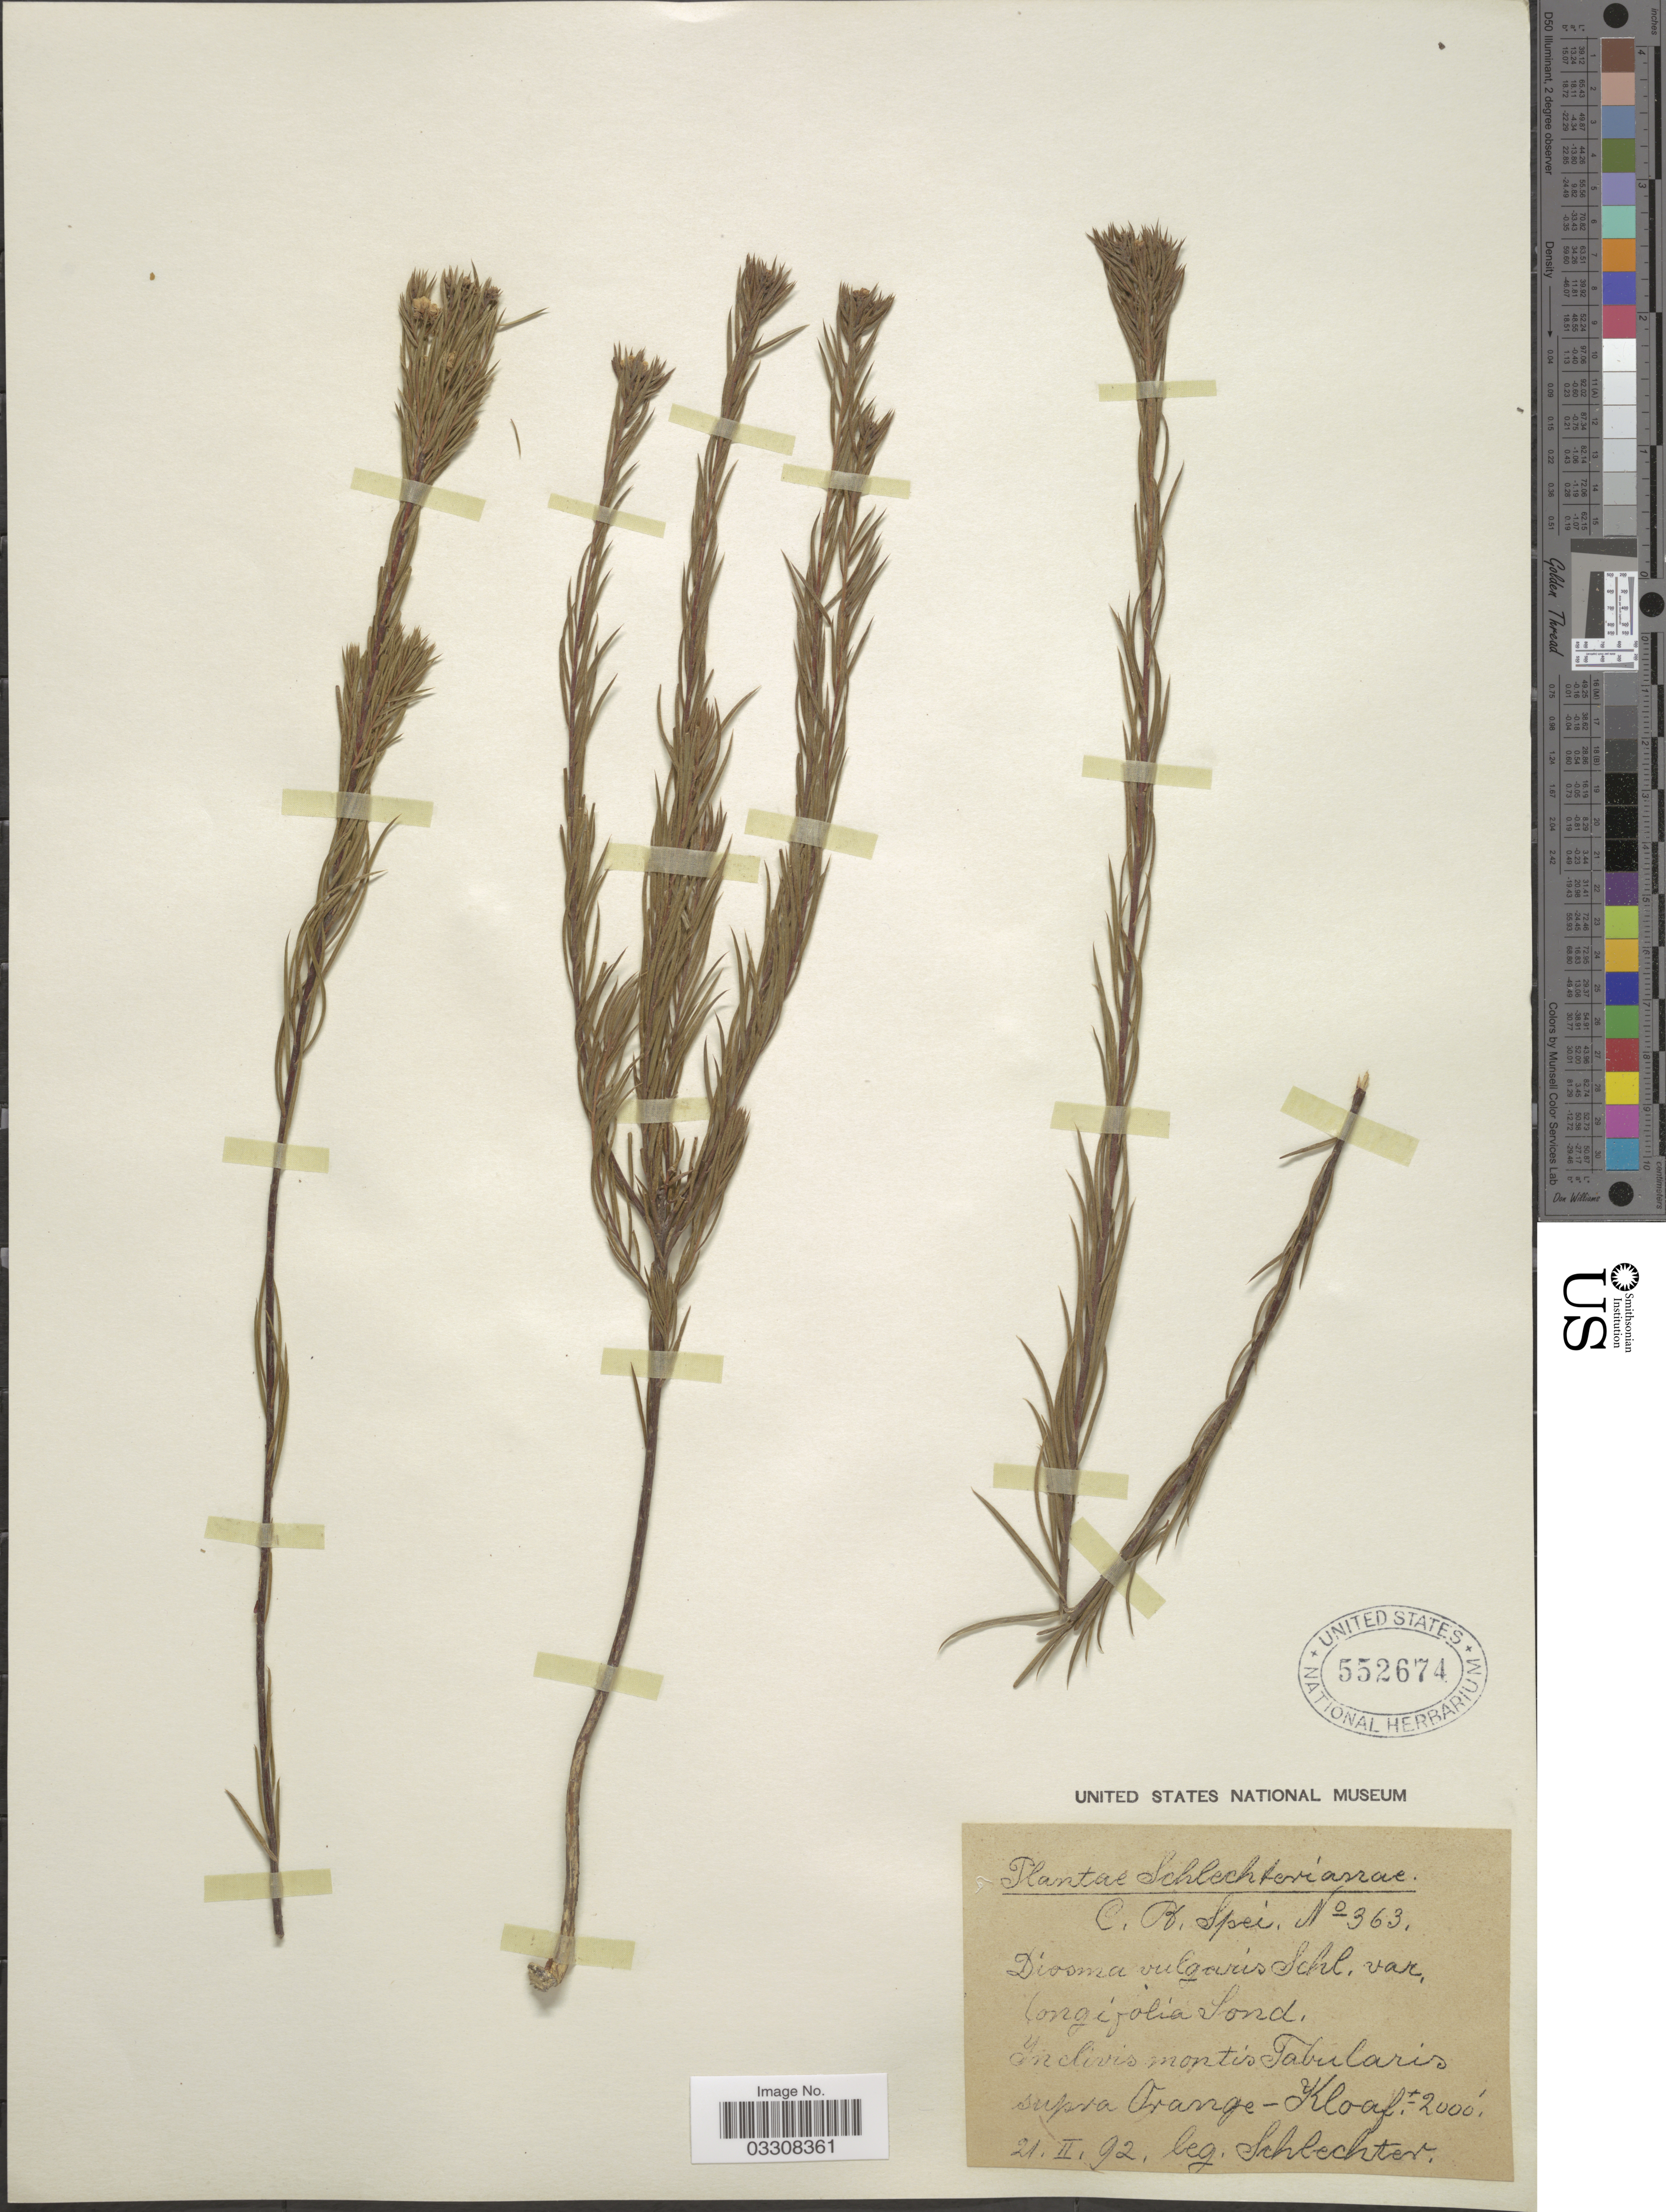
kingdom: Plantae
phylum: Tracheophyta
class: Magnoliopsida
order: Sapindales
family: Rutaceae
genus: Diosma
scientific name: Diosma vulgaris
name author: Schltdl.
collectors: Schlechter, --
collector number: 363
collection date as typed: Transcribed d/m/y: 21/2/92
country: South Africa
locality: C.B. Spei. In clivis montis Tabularis supra Orange-Kloof.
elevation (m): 610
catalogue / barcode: US 552674